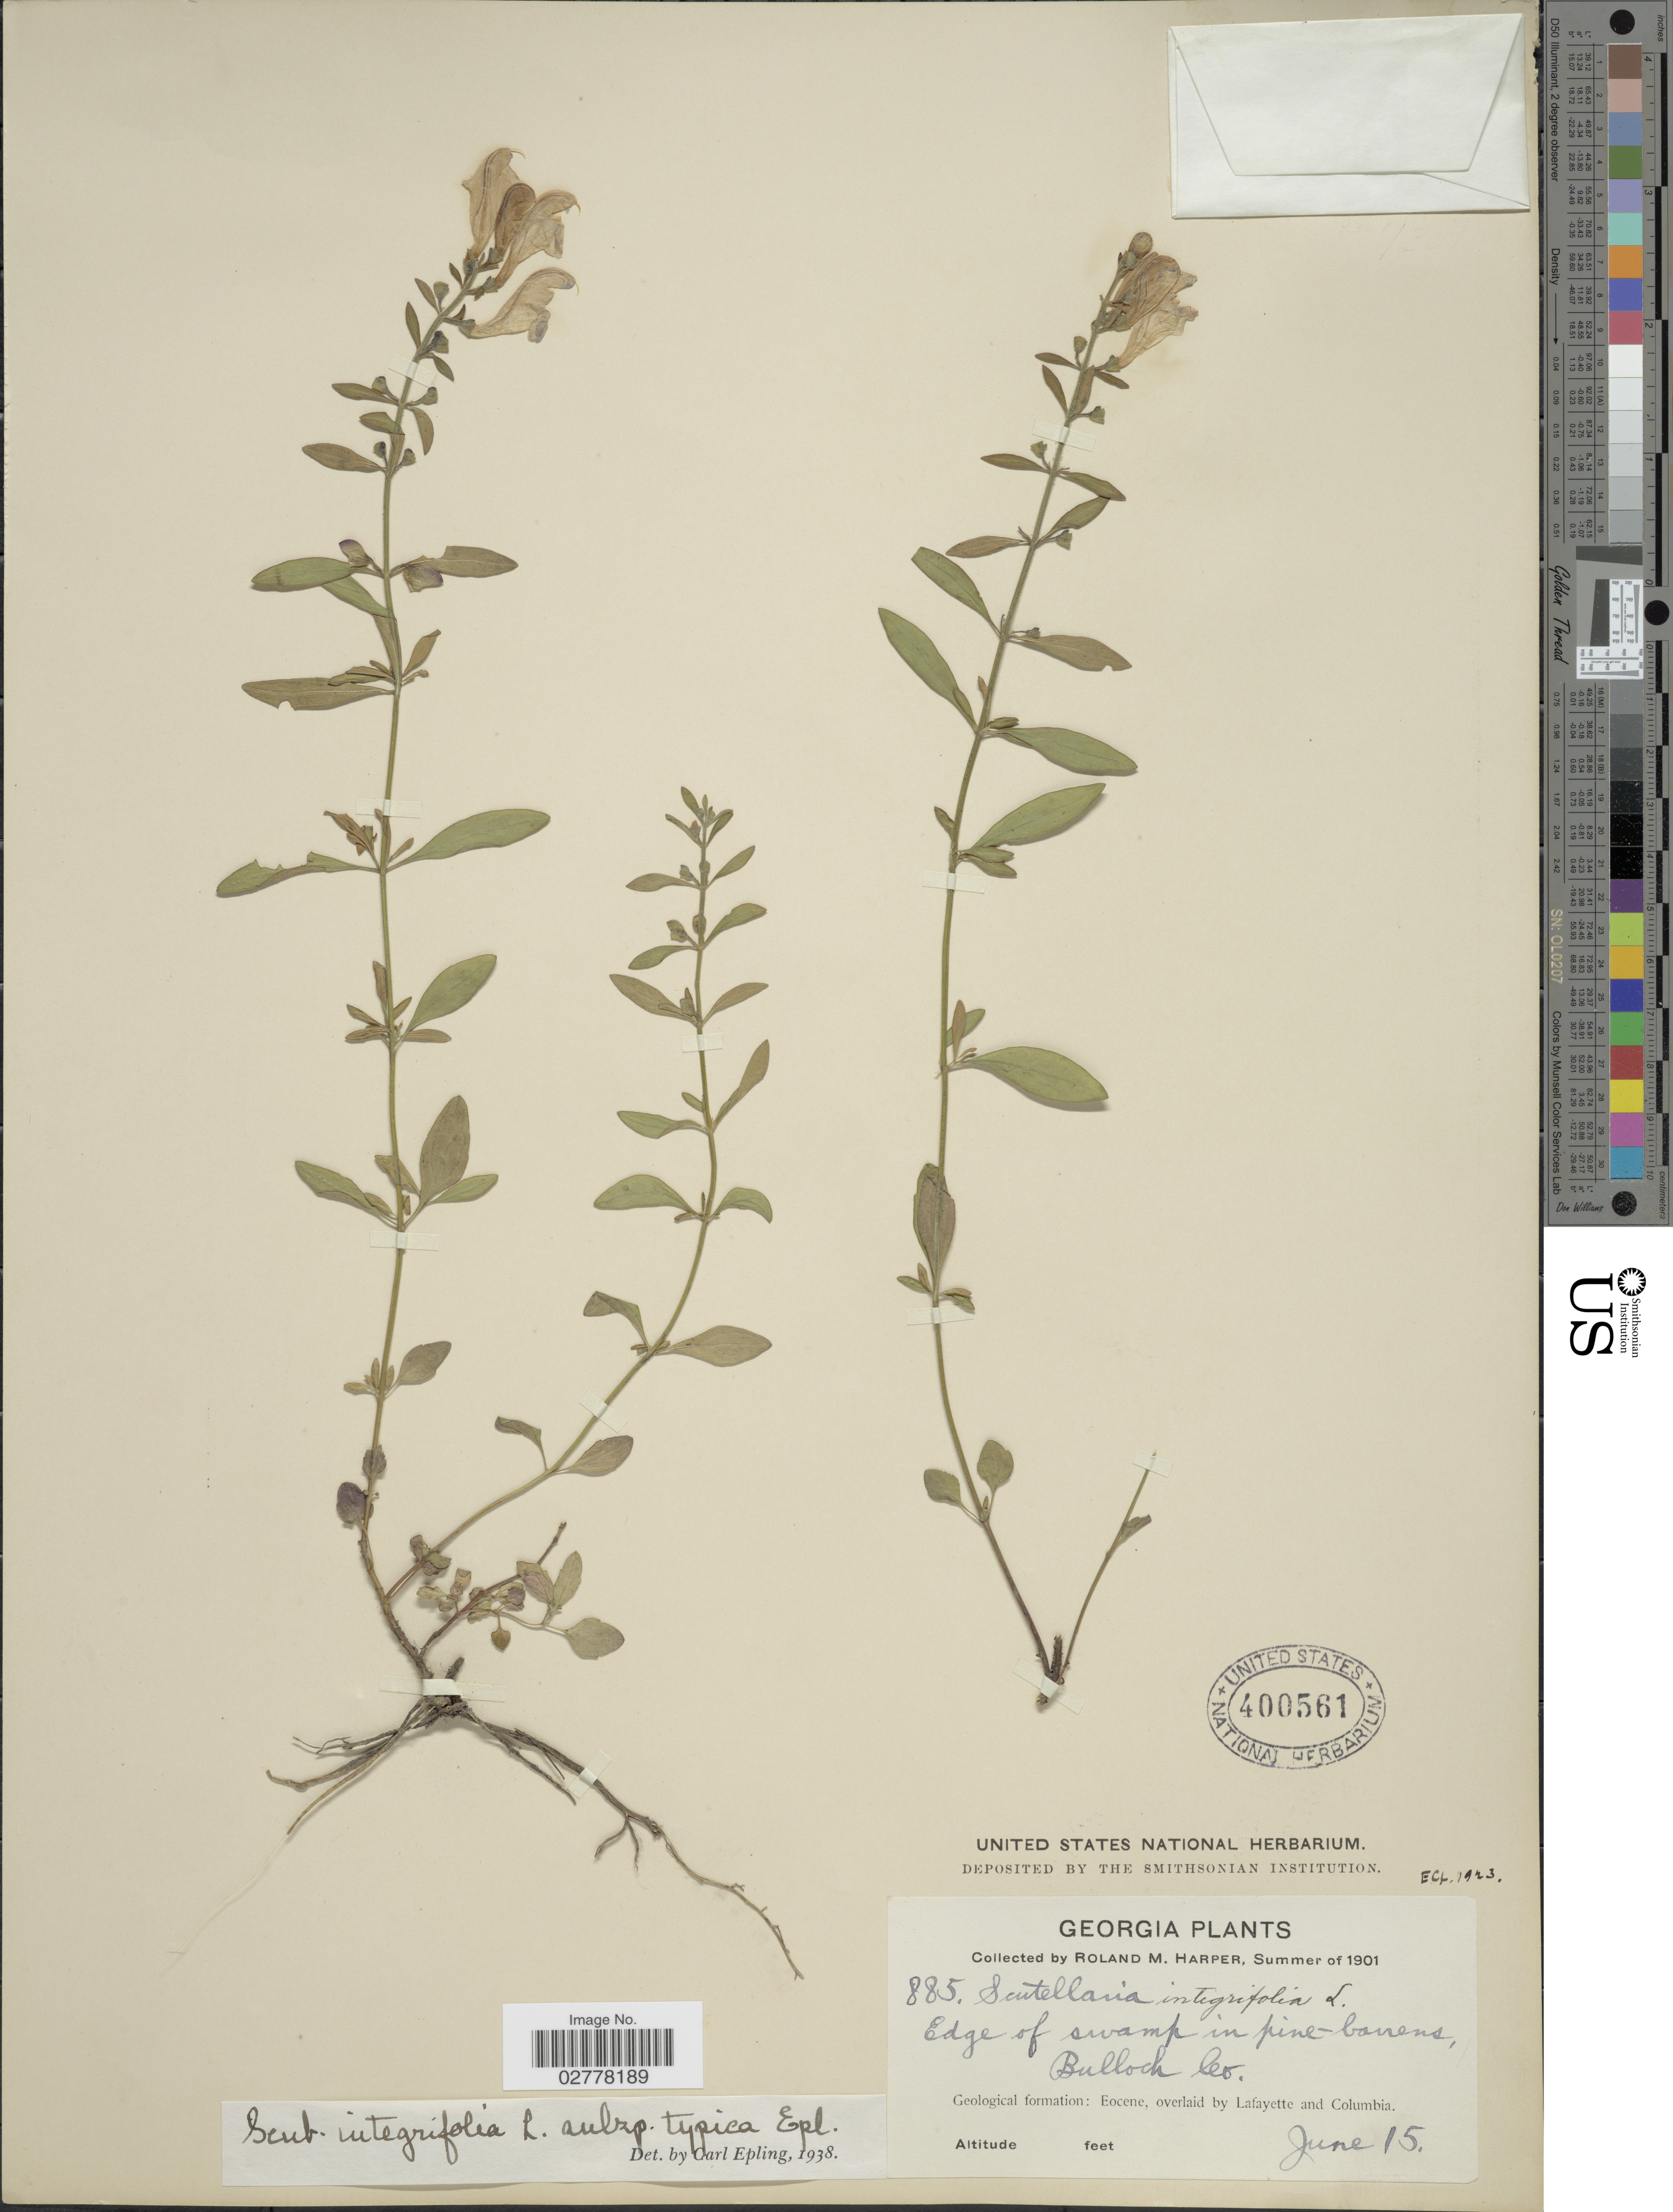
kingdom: Plantae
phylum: Tracheophyta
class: Magnoliopsida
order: Lamiales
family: Lamiaceae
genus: Scutellaria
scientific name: Scutellaria integrifolia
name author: L.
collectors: R. M. Harper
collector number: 885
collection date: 1901-06-15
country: United States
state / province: Georgia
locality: Edge of swamp in pine-barrens, Bullock Co. Geological formation: Eocene, overlaid by Layafette and Columbia.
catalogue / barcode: US 400561